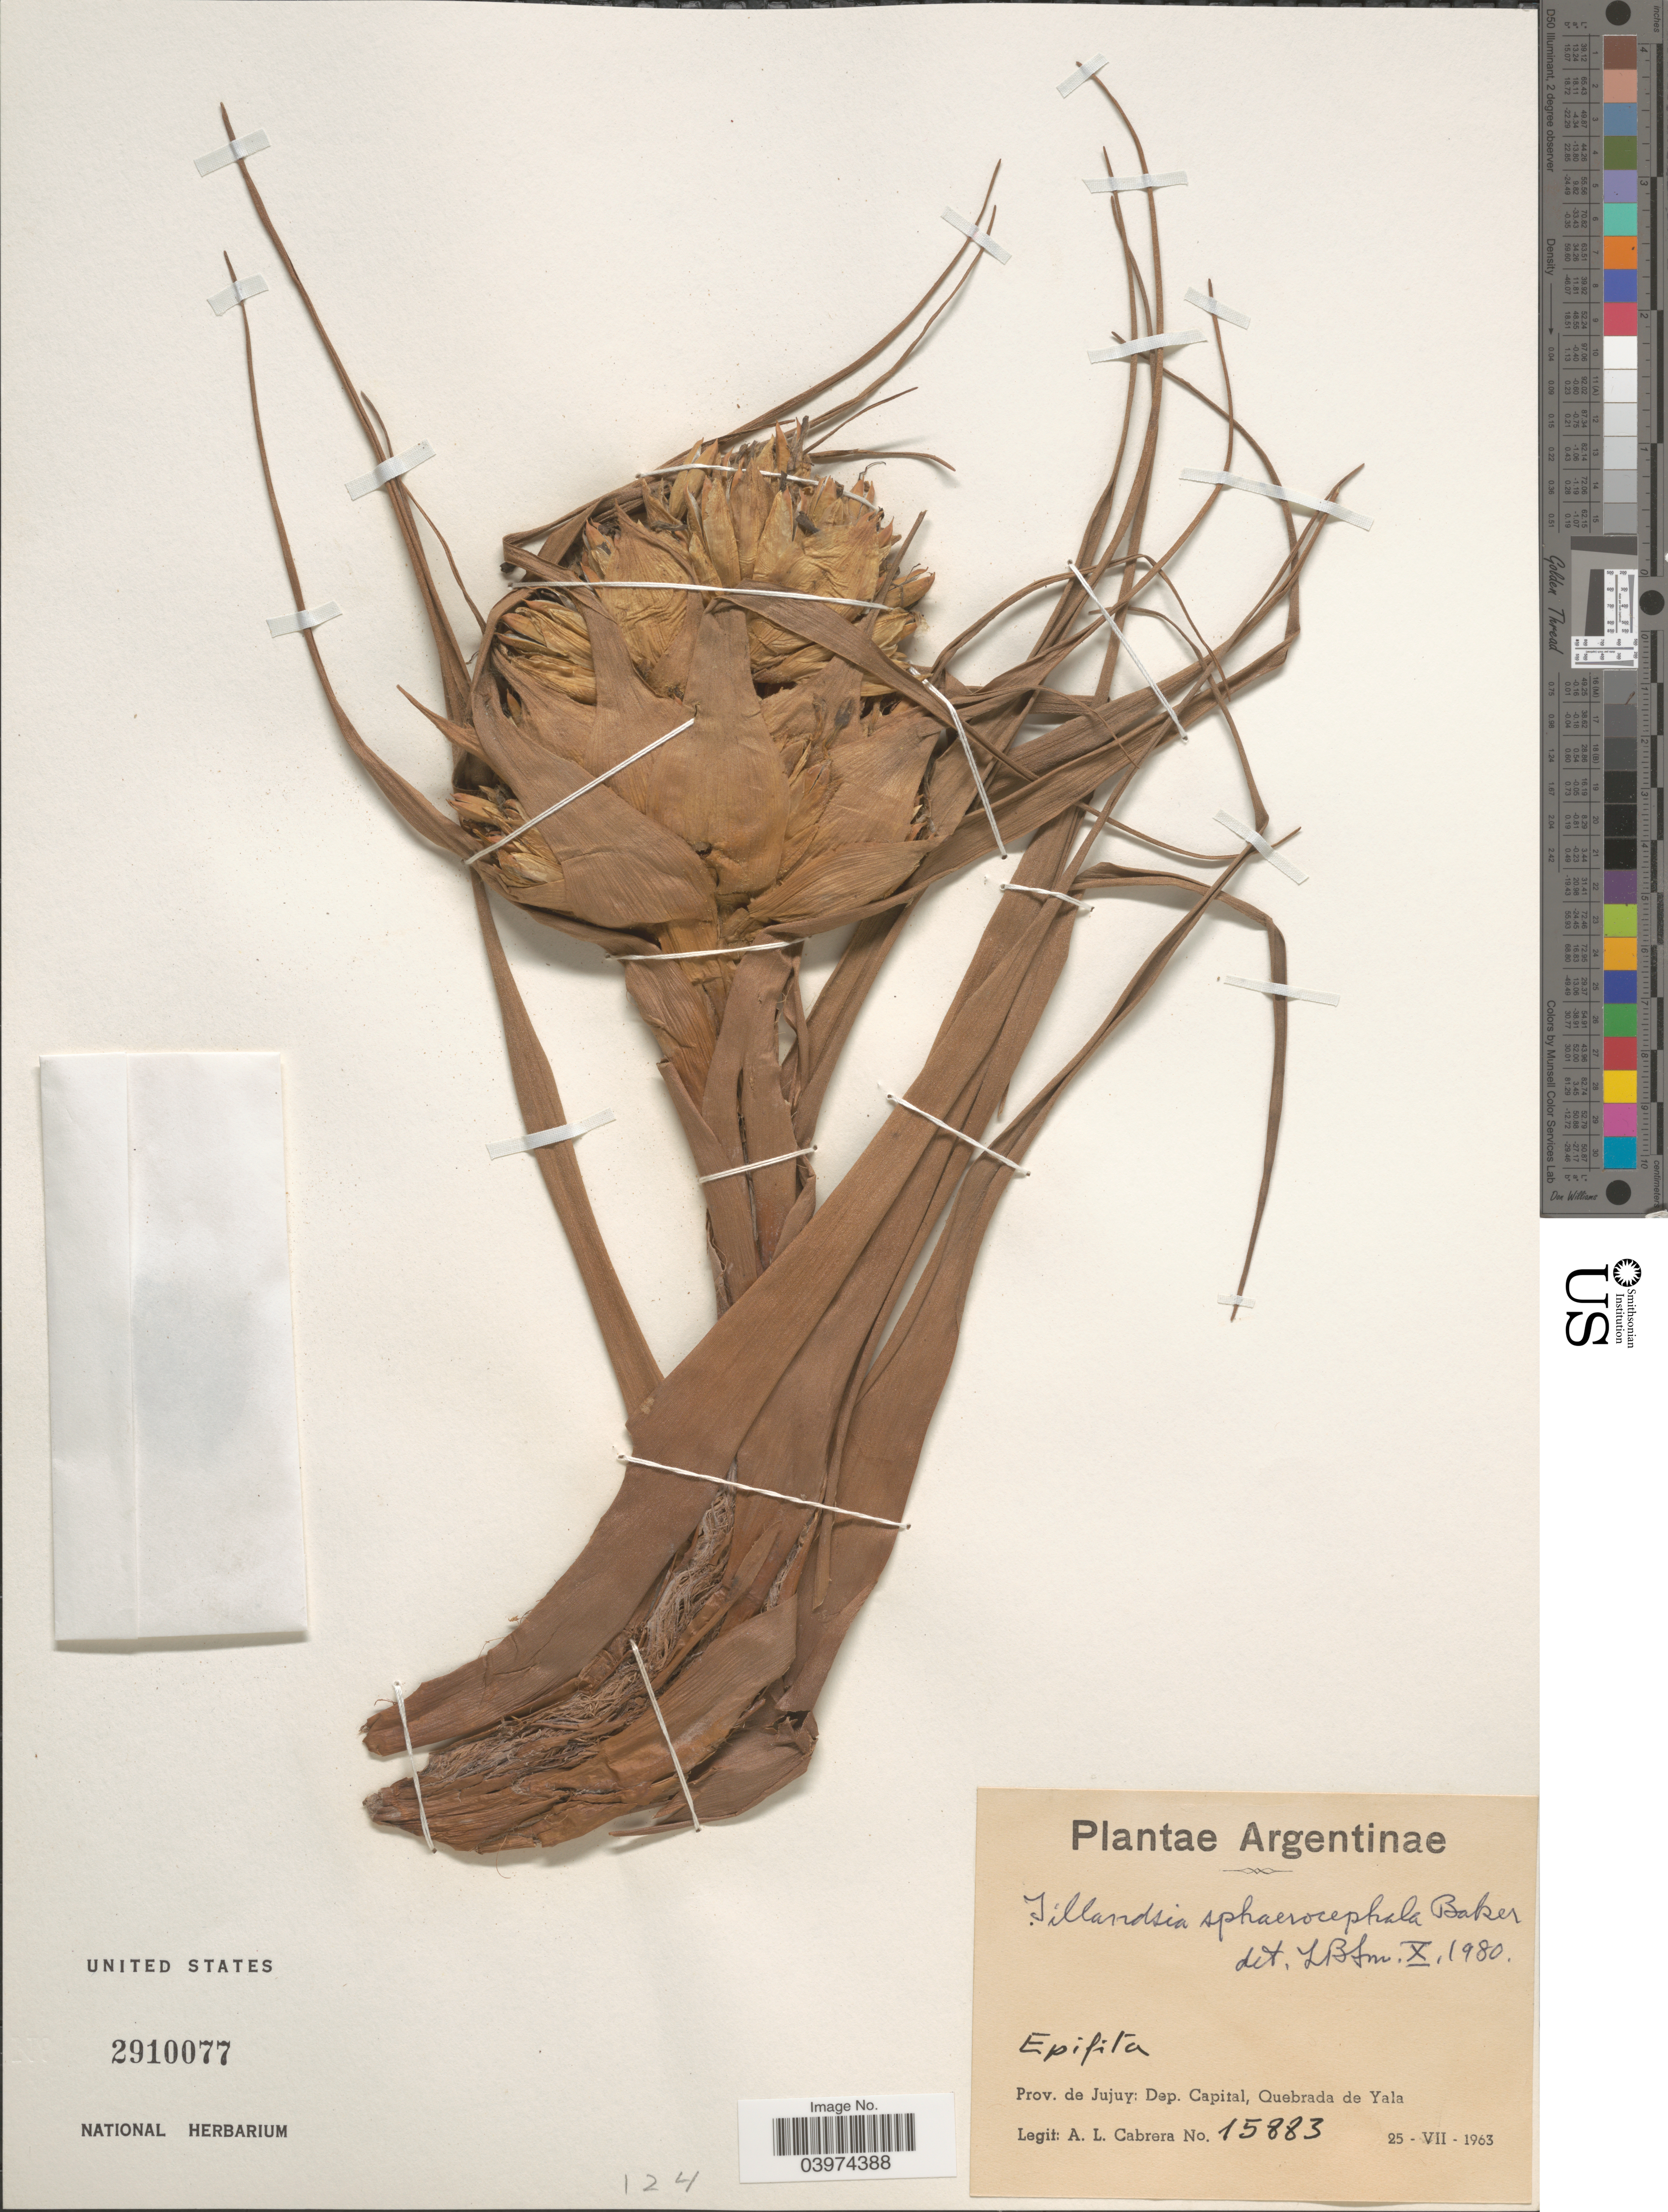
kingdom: Plantae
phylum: Tracheophyta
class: Liliopsida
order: Poales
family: Bromeliaceae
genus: Tillandsia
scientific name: Tillandsia sphaerocephala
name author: Baker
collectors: A. L. Cabrera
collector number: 15883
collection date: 1963-07-25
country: Argentina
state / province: Jujuy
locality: Prov. de Jujuy: Dep. Capital, Quebrada de Yala.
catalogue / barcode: US 2910077